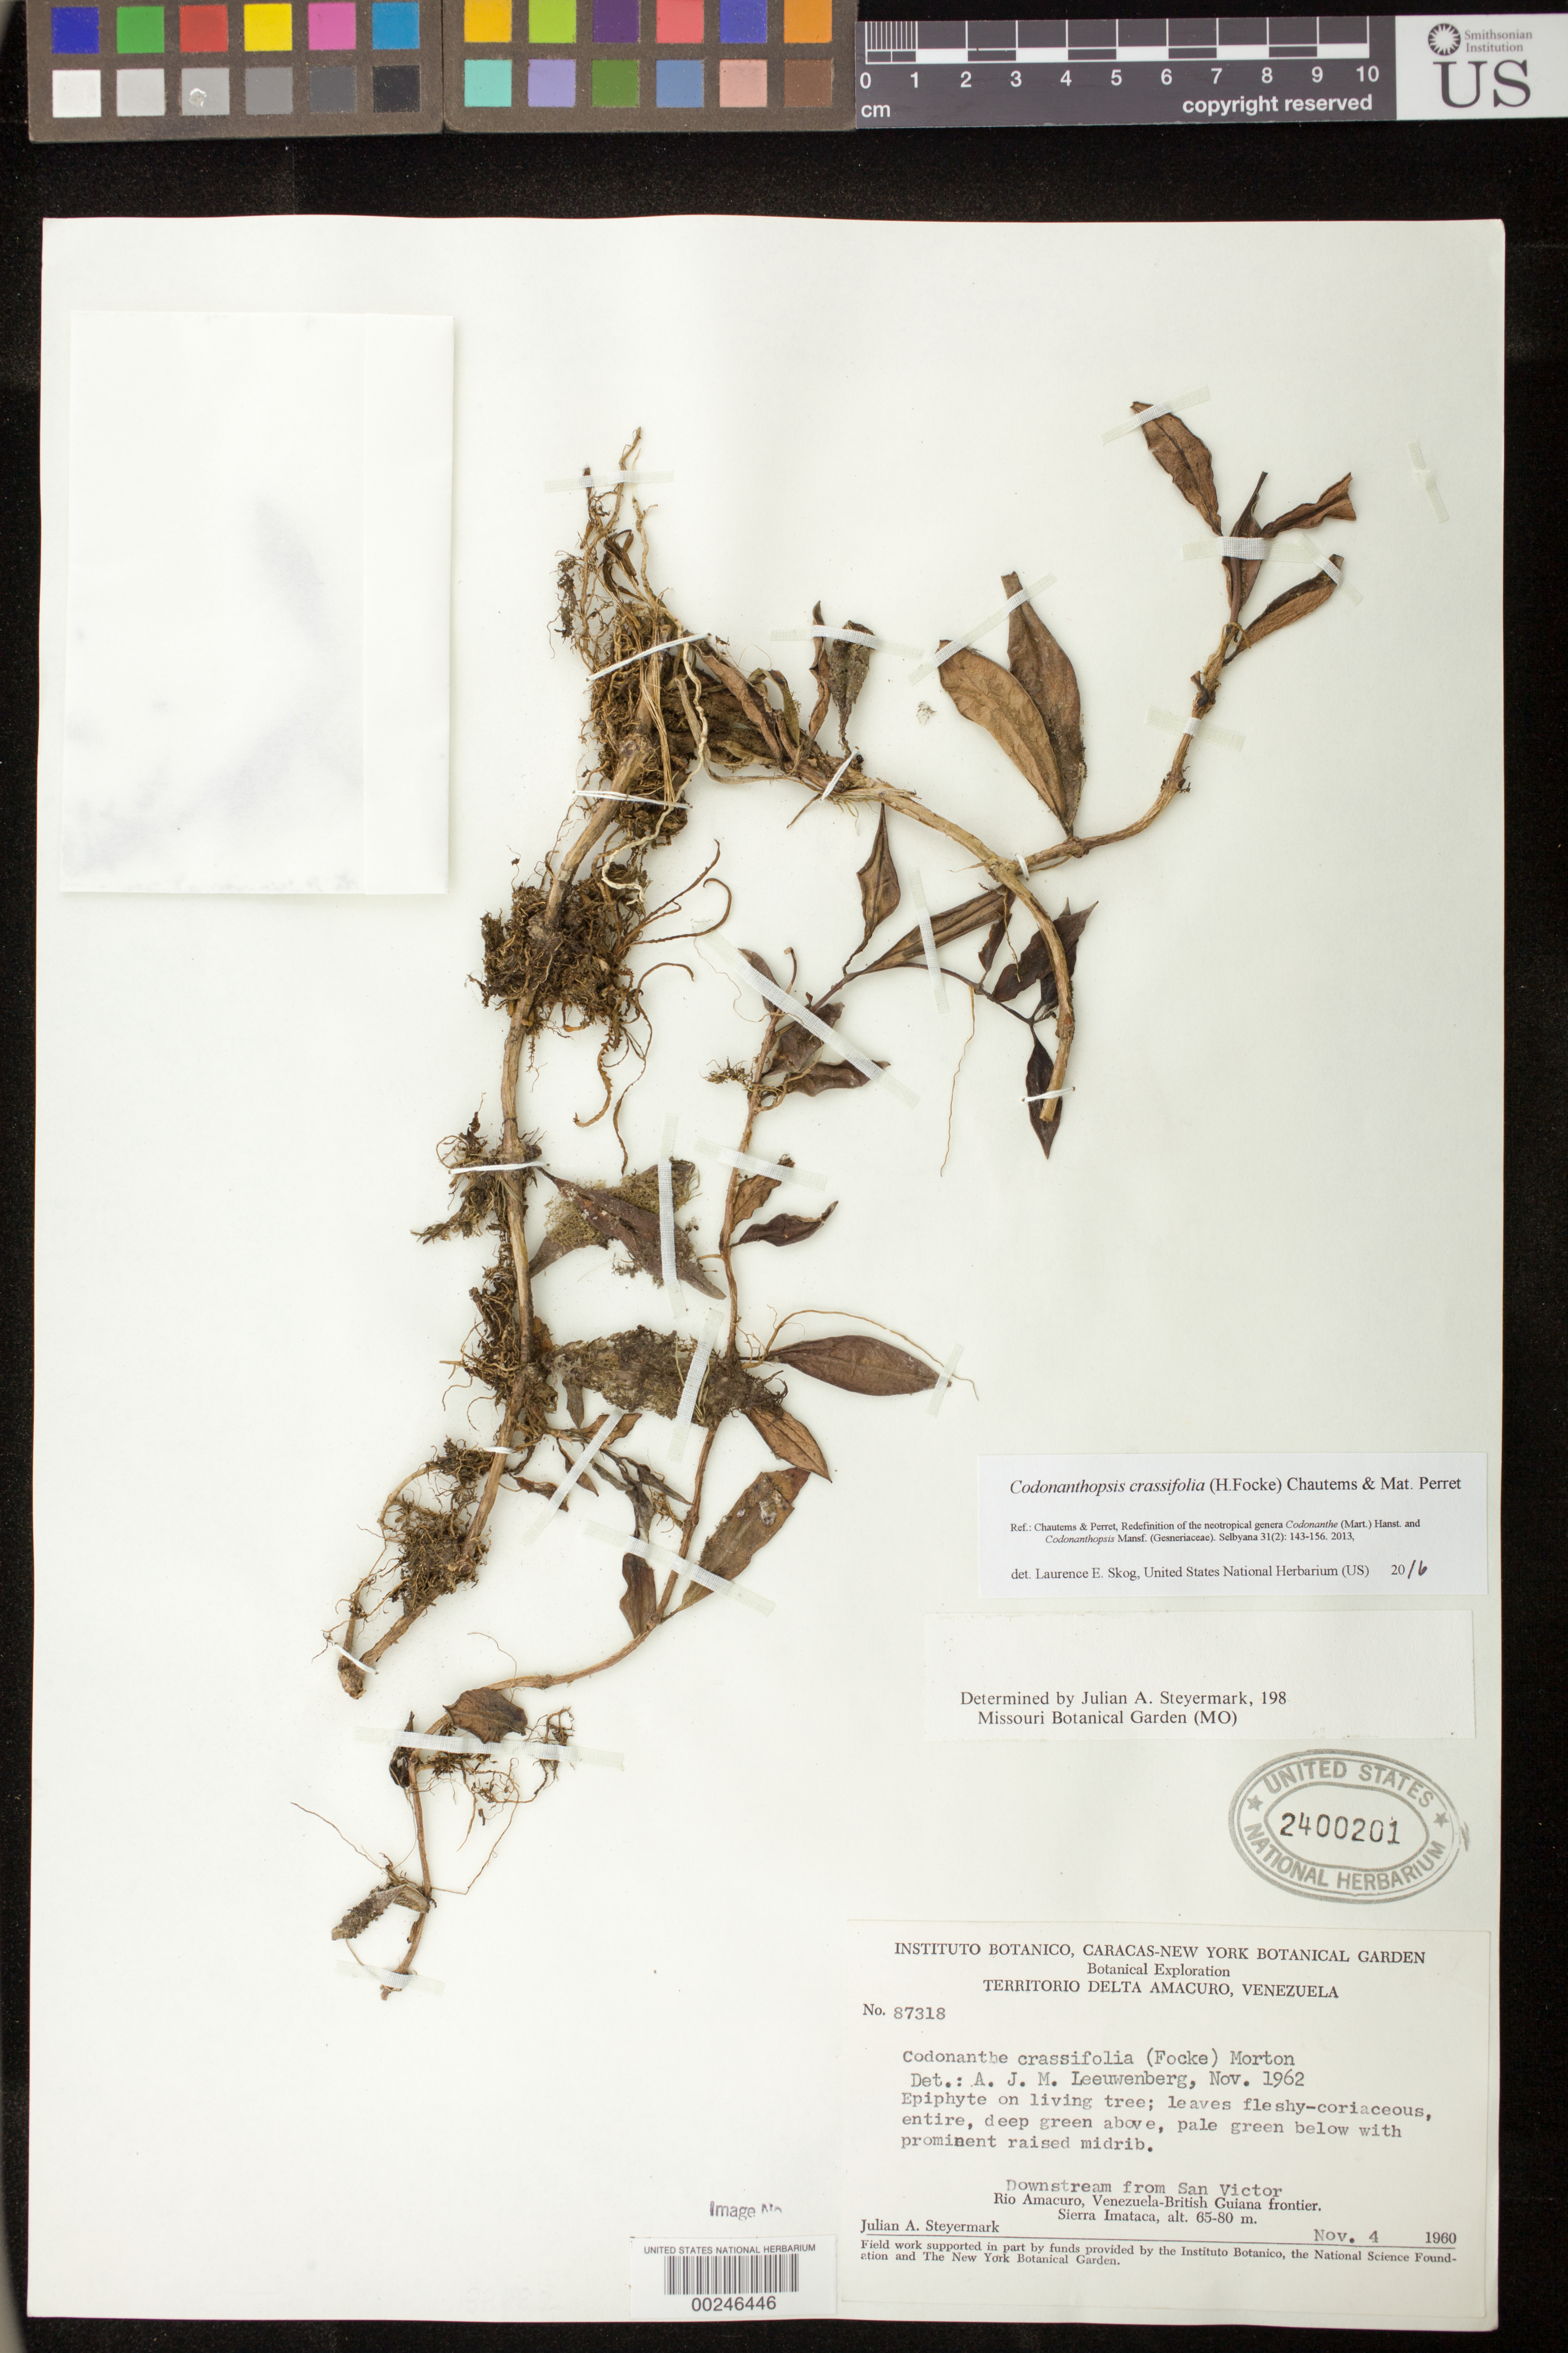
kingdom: Plantae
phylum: Tracheophyta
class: Magnoliopsida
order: Lamiales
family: Gesneriaceae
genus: Codonanthopsis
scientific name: Codonanthopsis crassifolia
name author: (H. Focke) Chautems & Mat.Perret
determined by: Skog, Laurence E.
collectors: J. Steyermark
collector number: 87318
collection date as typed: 04 Nov 1960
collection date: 1960-11-04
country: Venezuela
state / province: Delta Amacuro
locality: Downstream from San Victor, Rio Amacuro, Venezuelan-British Guiana frontier, Sierra Imataca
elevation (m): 65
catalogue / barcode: US 2400201